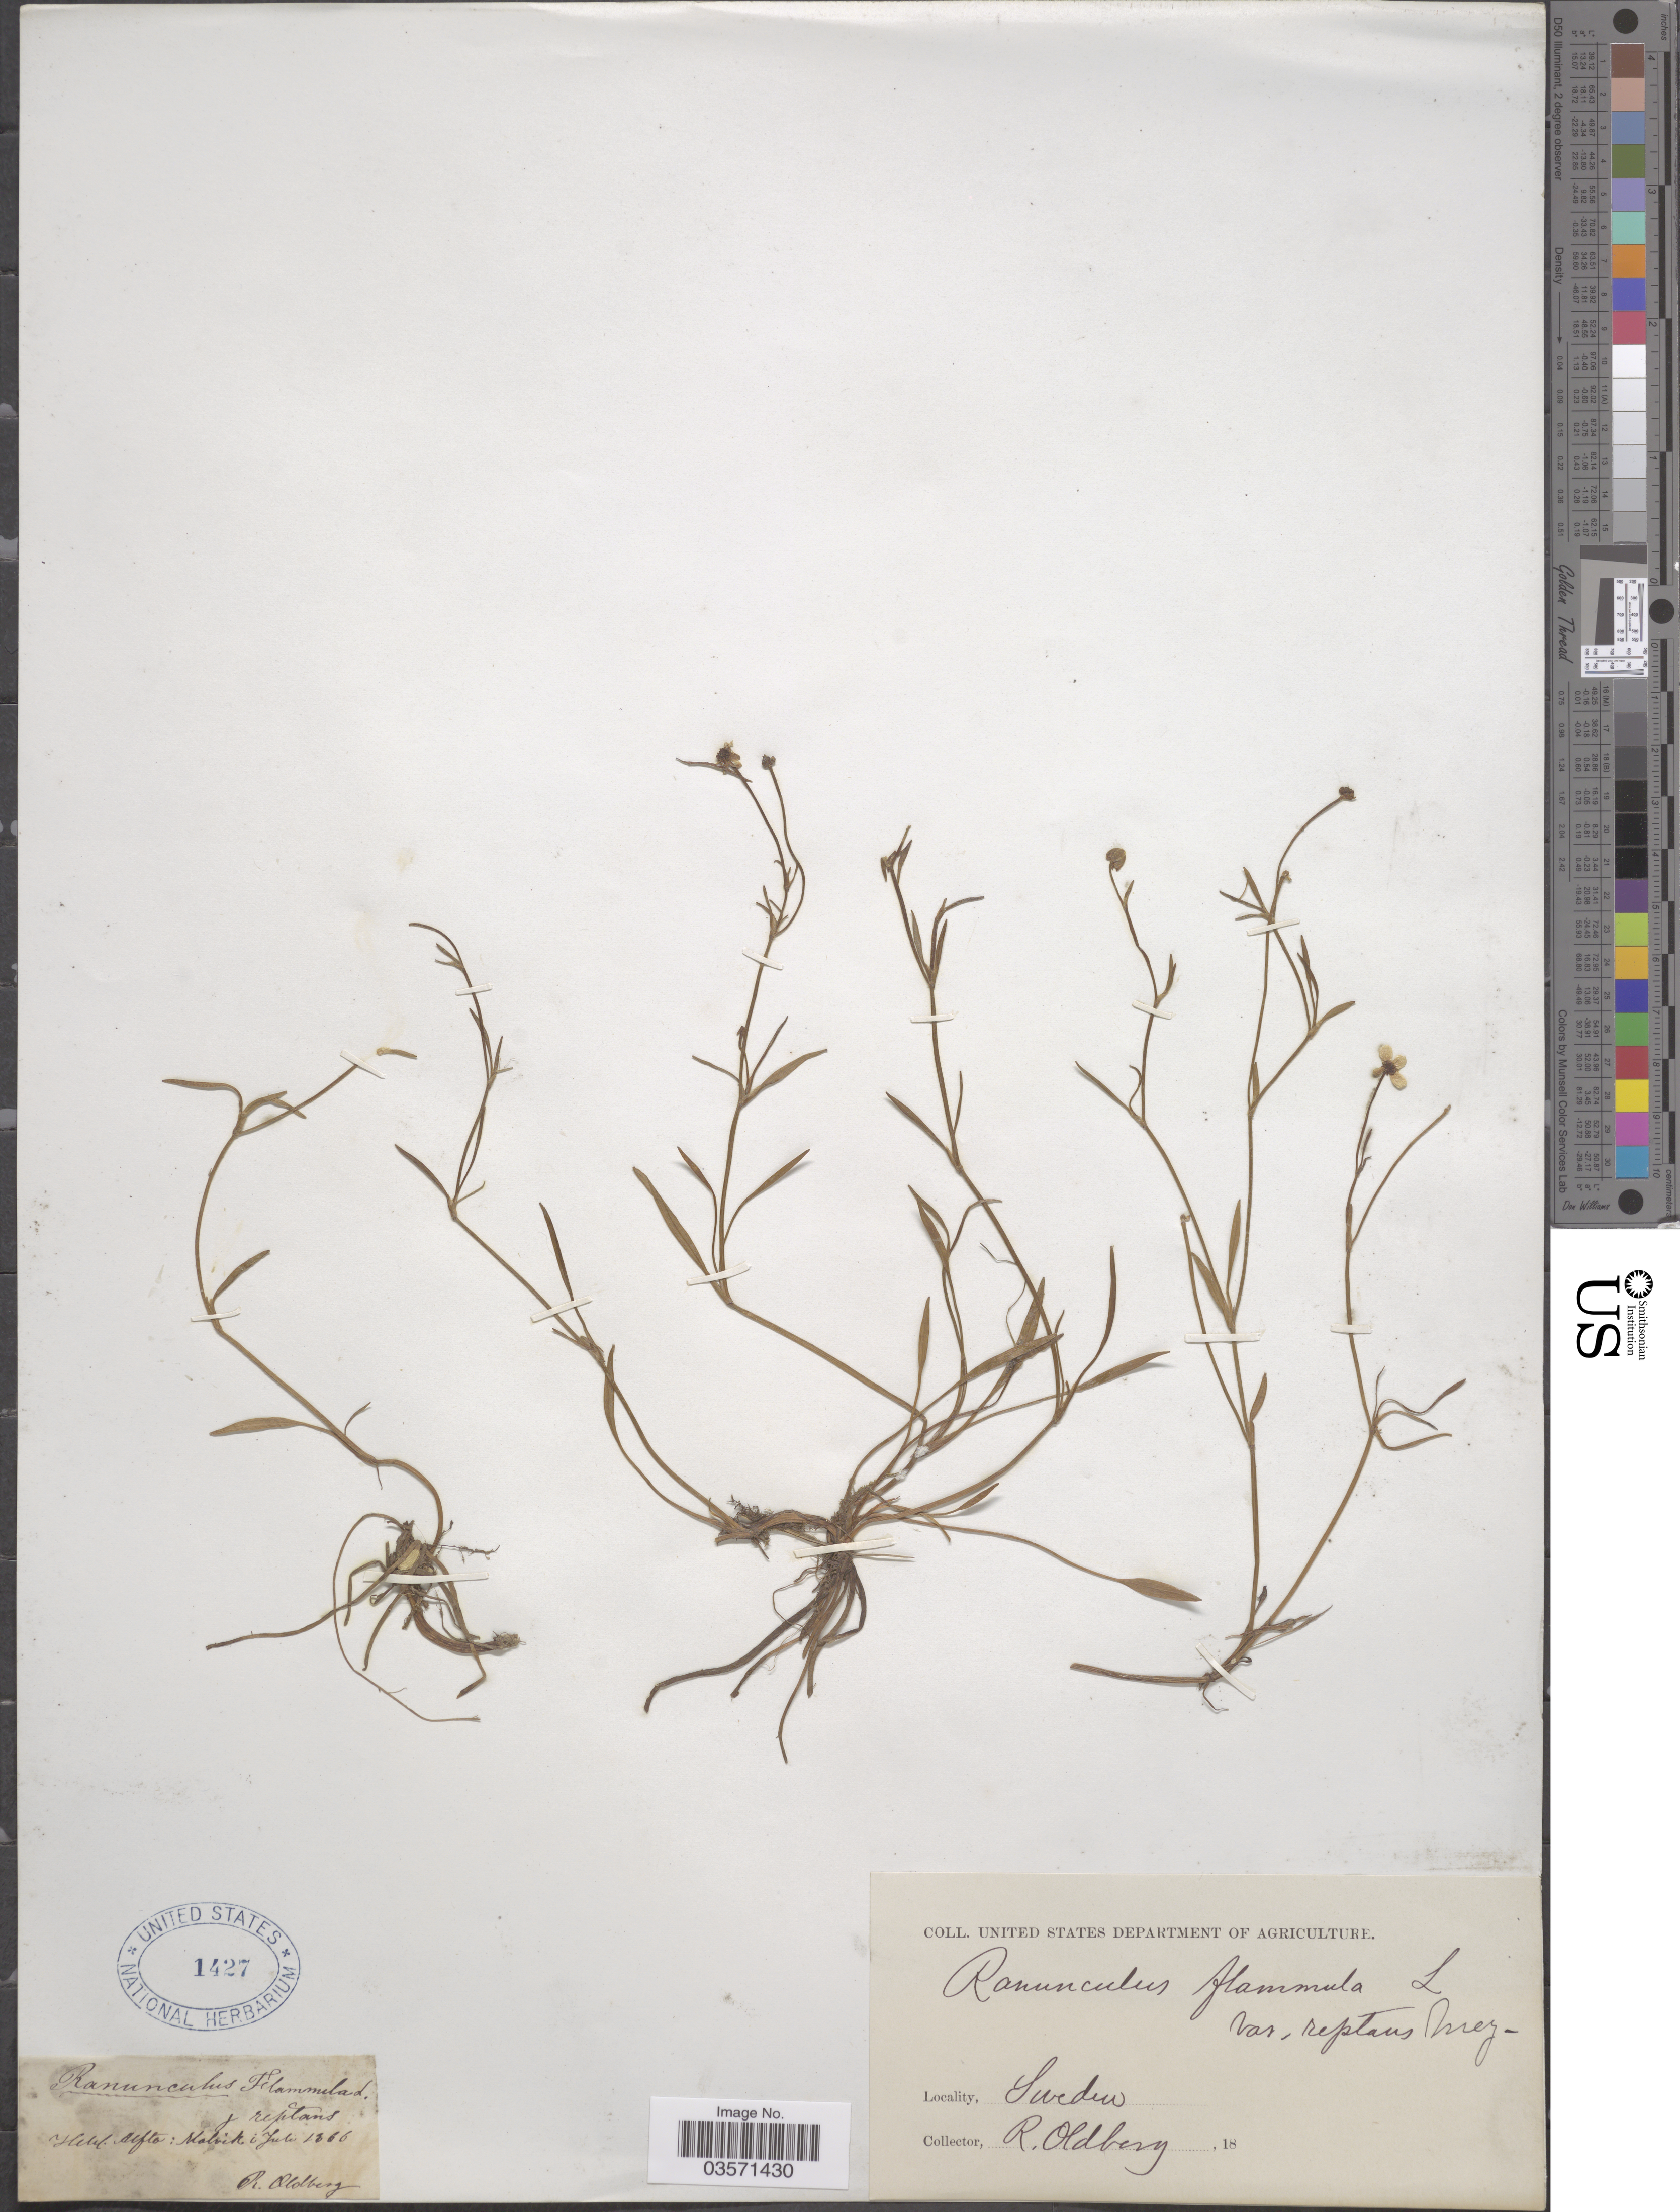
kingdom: Plantae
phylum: Tracheophyta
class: Magnoliopsida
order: Ranunculales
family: Ranunculaceae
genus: Ranunculus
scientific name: Ranunculus flammula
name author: L.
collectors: R. Oldberg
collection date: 1866-07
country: Sweden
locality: Helsl. Alfta: Malvik.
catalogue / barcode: US 1427